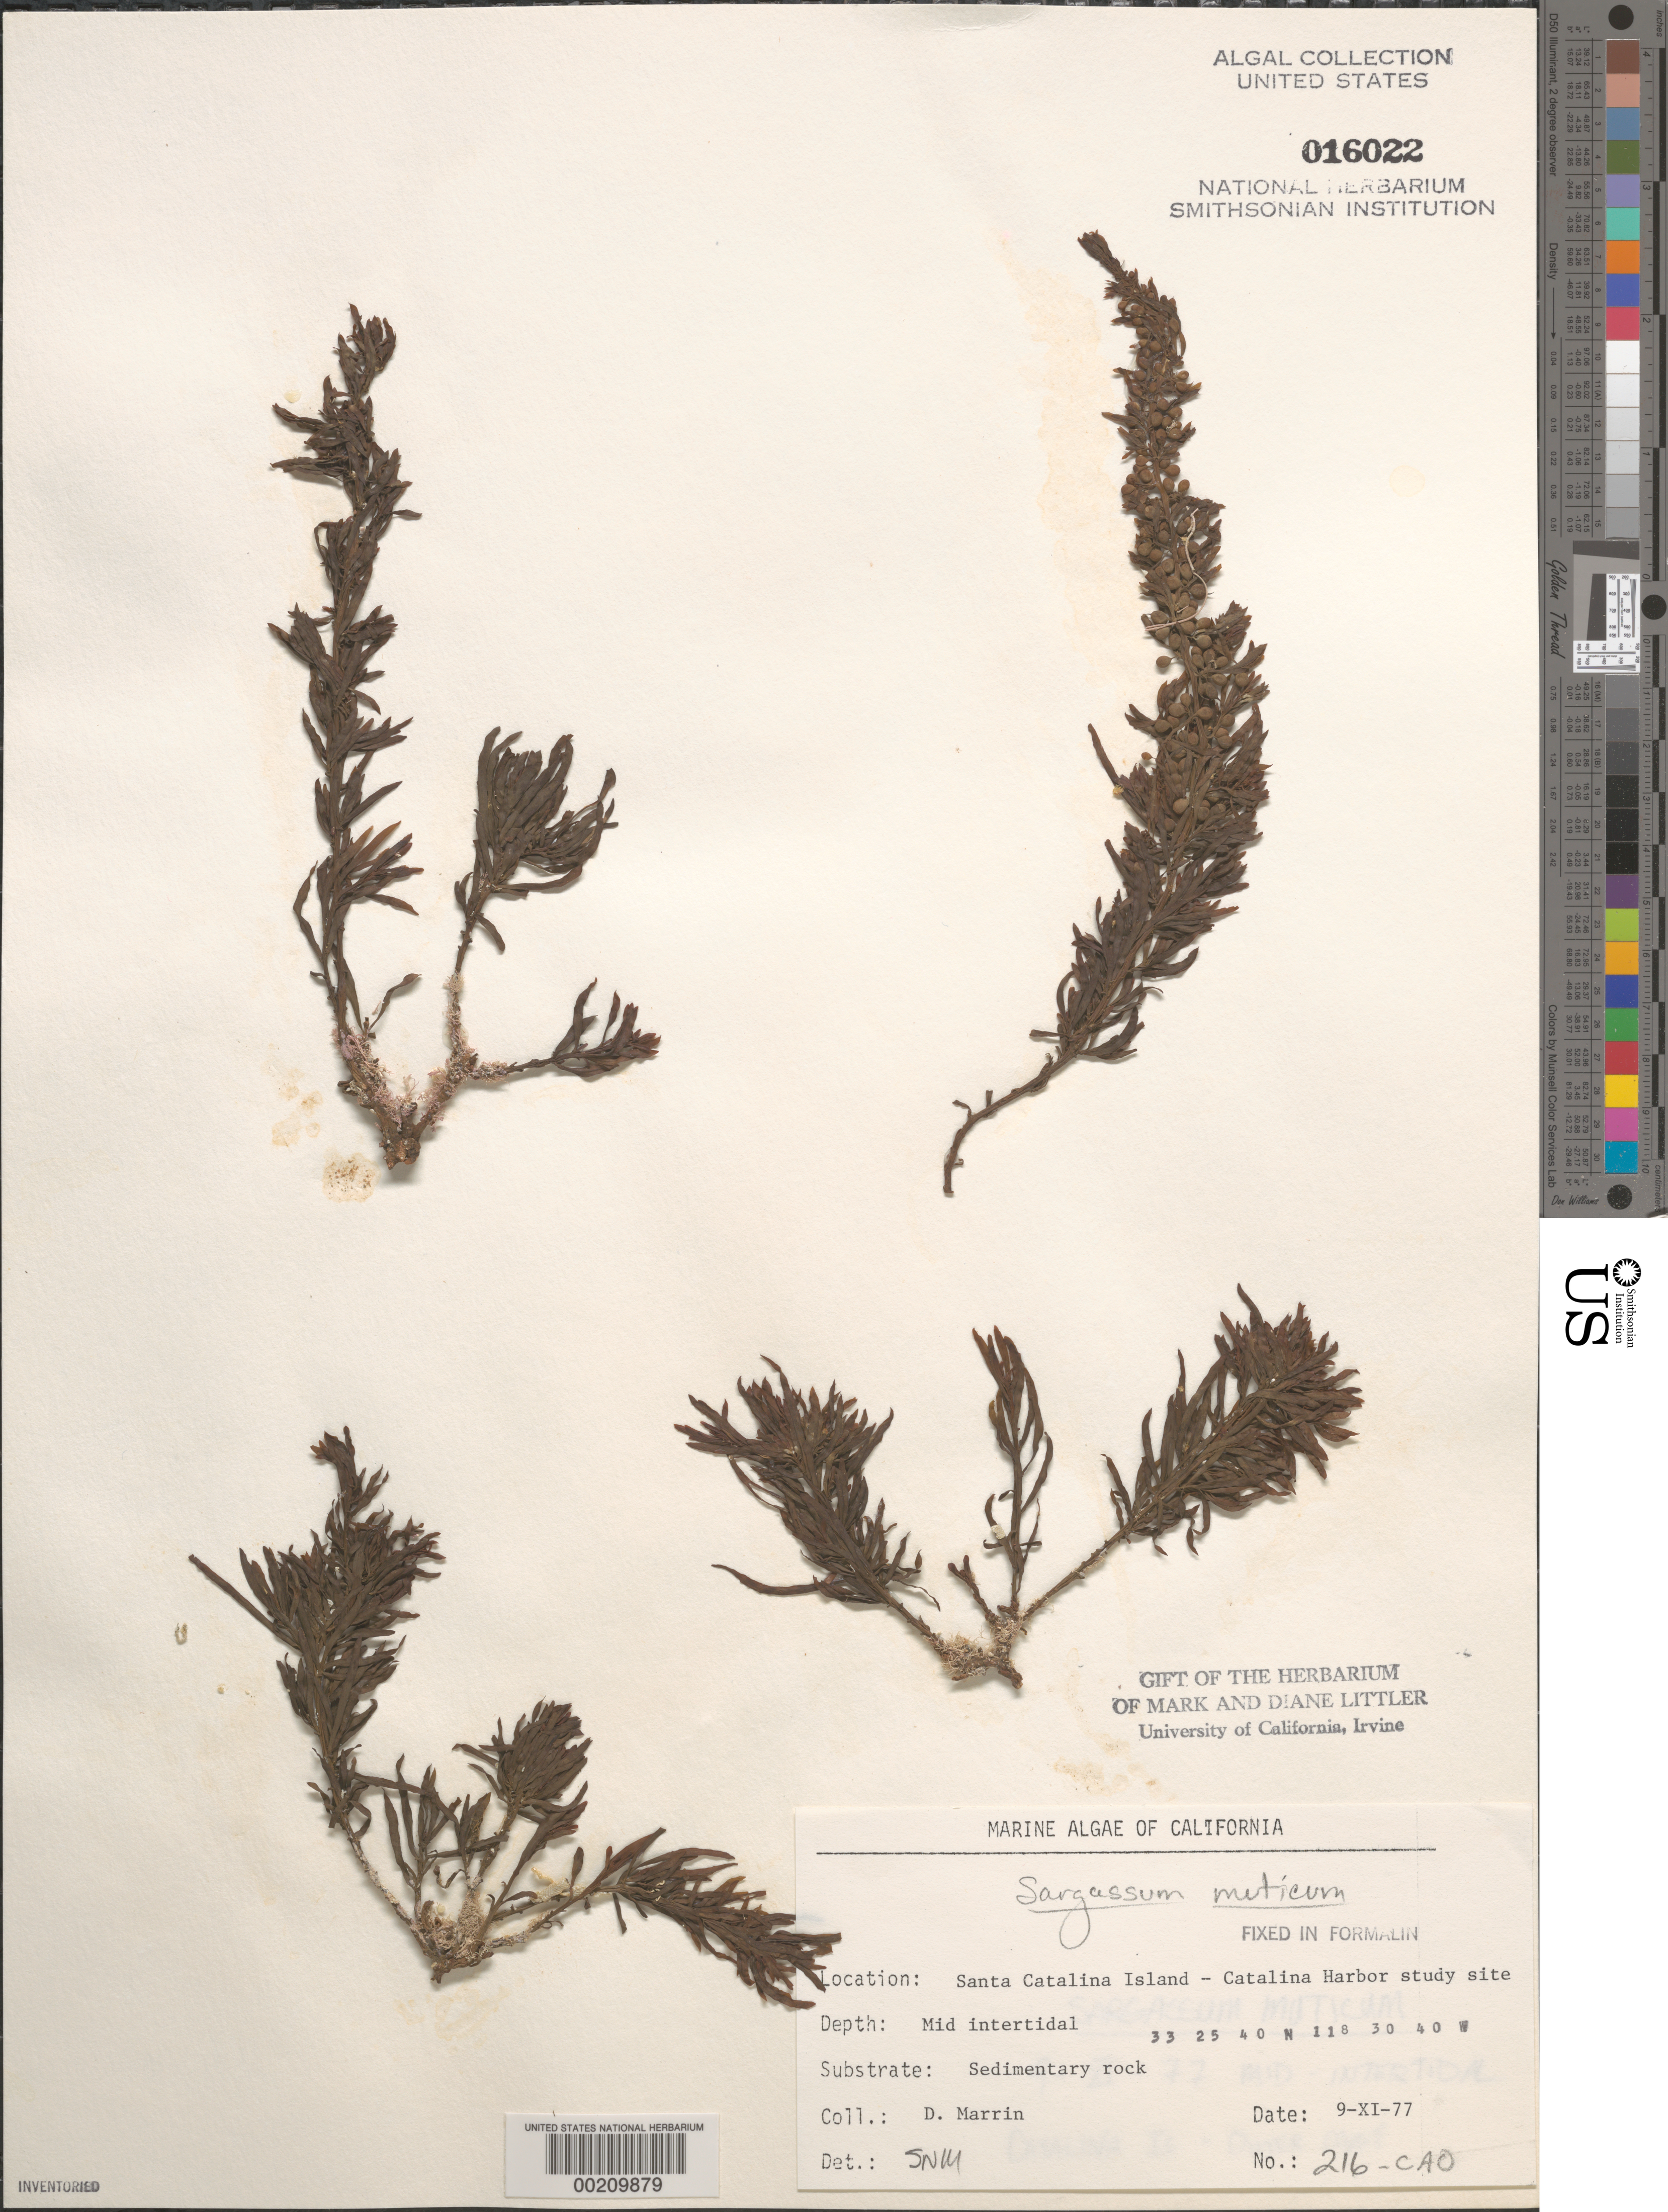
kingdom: Chromista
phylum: Ochrophyta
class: Phaeophyceae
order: Fucales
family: Sargassaceae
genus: Sargassum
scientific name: Sargassum muticum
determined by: Murray, S. N.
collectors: D. Marrin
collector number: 216-cao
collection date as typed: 09 Nov 1977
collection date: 1977-11-09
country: United States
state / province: California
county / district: Los Angeles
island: Santa Catalina Island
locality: Catalina Harbor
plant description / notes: BLM-SOCALBIGHT Rocky Intertidal Survey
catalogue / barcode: US 16022